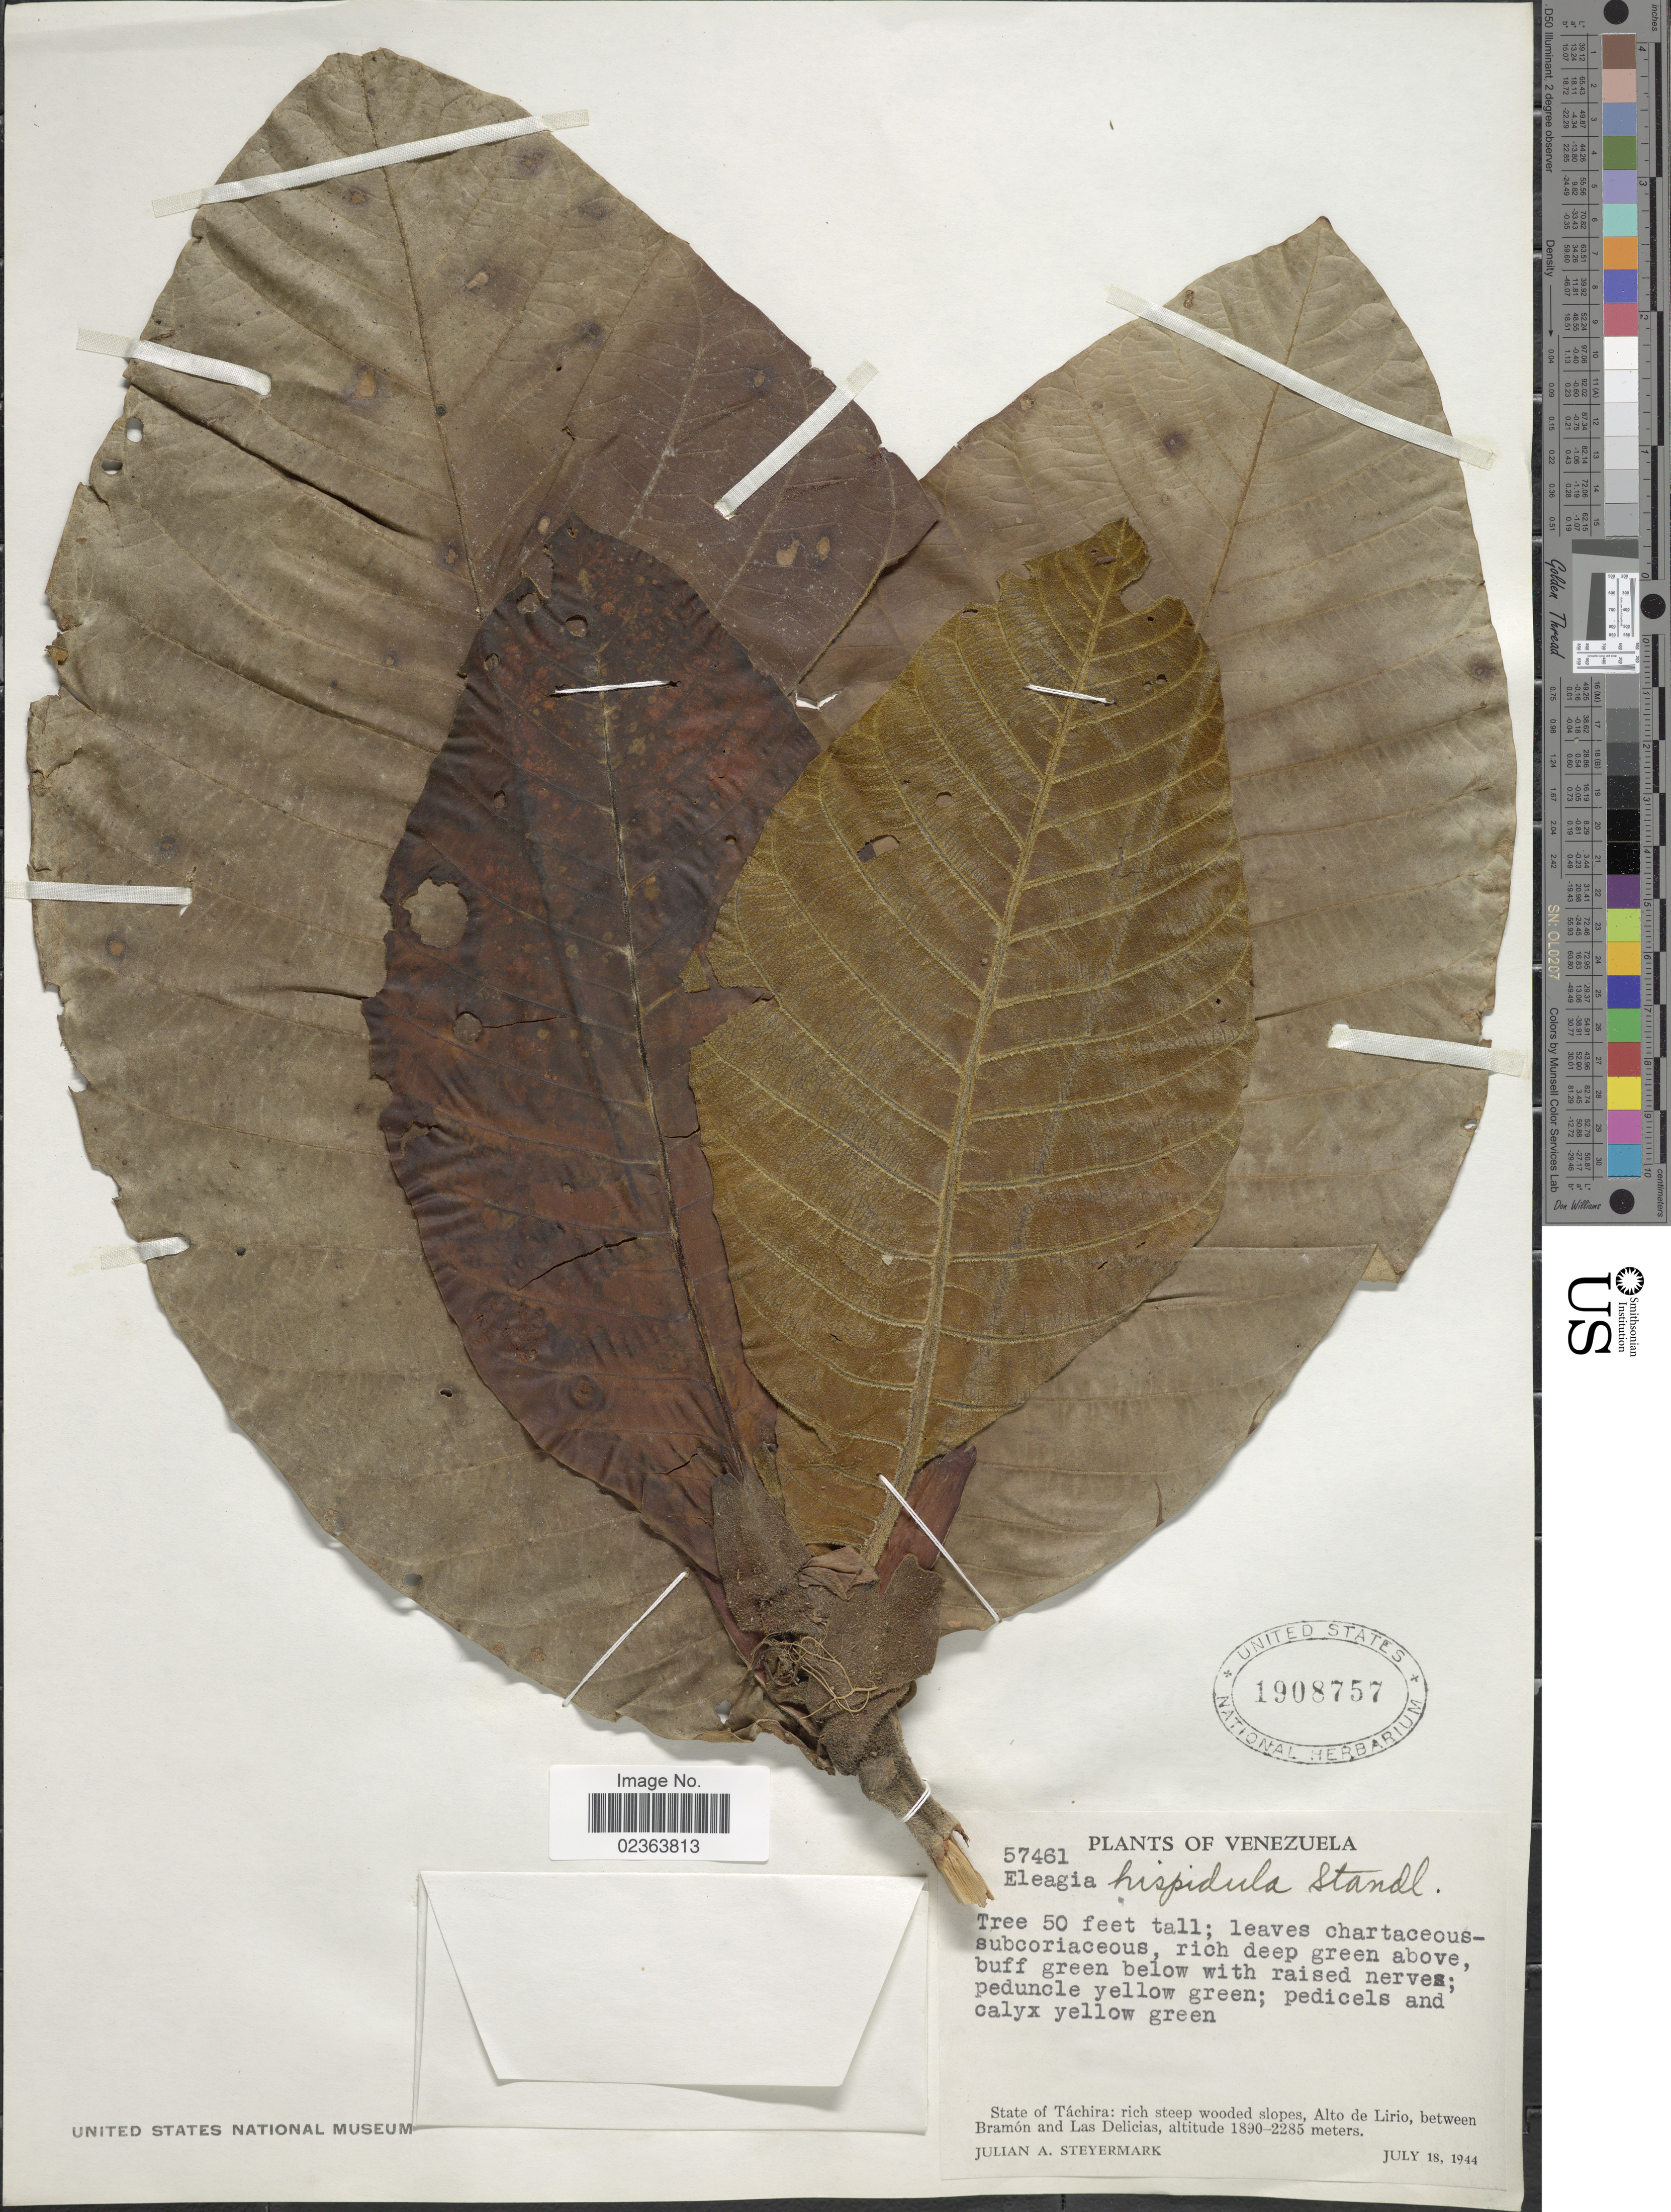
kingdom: Plantae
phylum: Tracheophyta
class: Magnoliopsida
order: Gentianales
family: Rubiaceae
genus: Elaeagia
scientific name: Elaeagia hispidula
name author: Standl.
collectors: J. Steyermark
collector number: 57461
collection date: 1944-07-18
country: Venezuela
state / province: Tachira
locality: State of Tachira: rich steep wooded slopes, Alto de Lirio, between Bramon and Las Delicias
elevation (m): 1890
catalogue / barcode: US 1908757